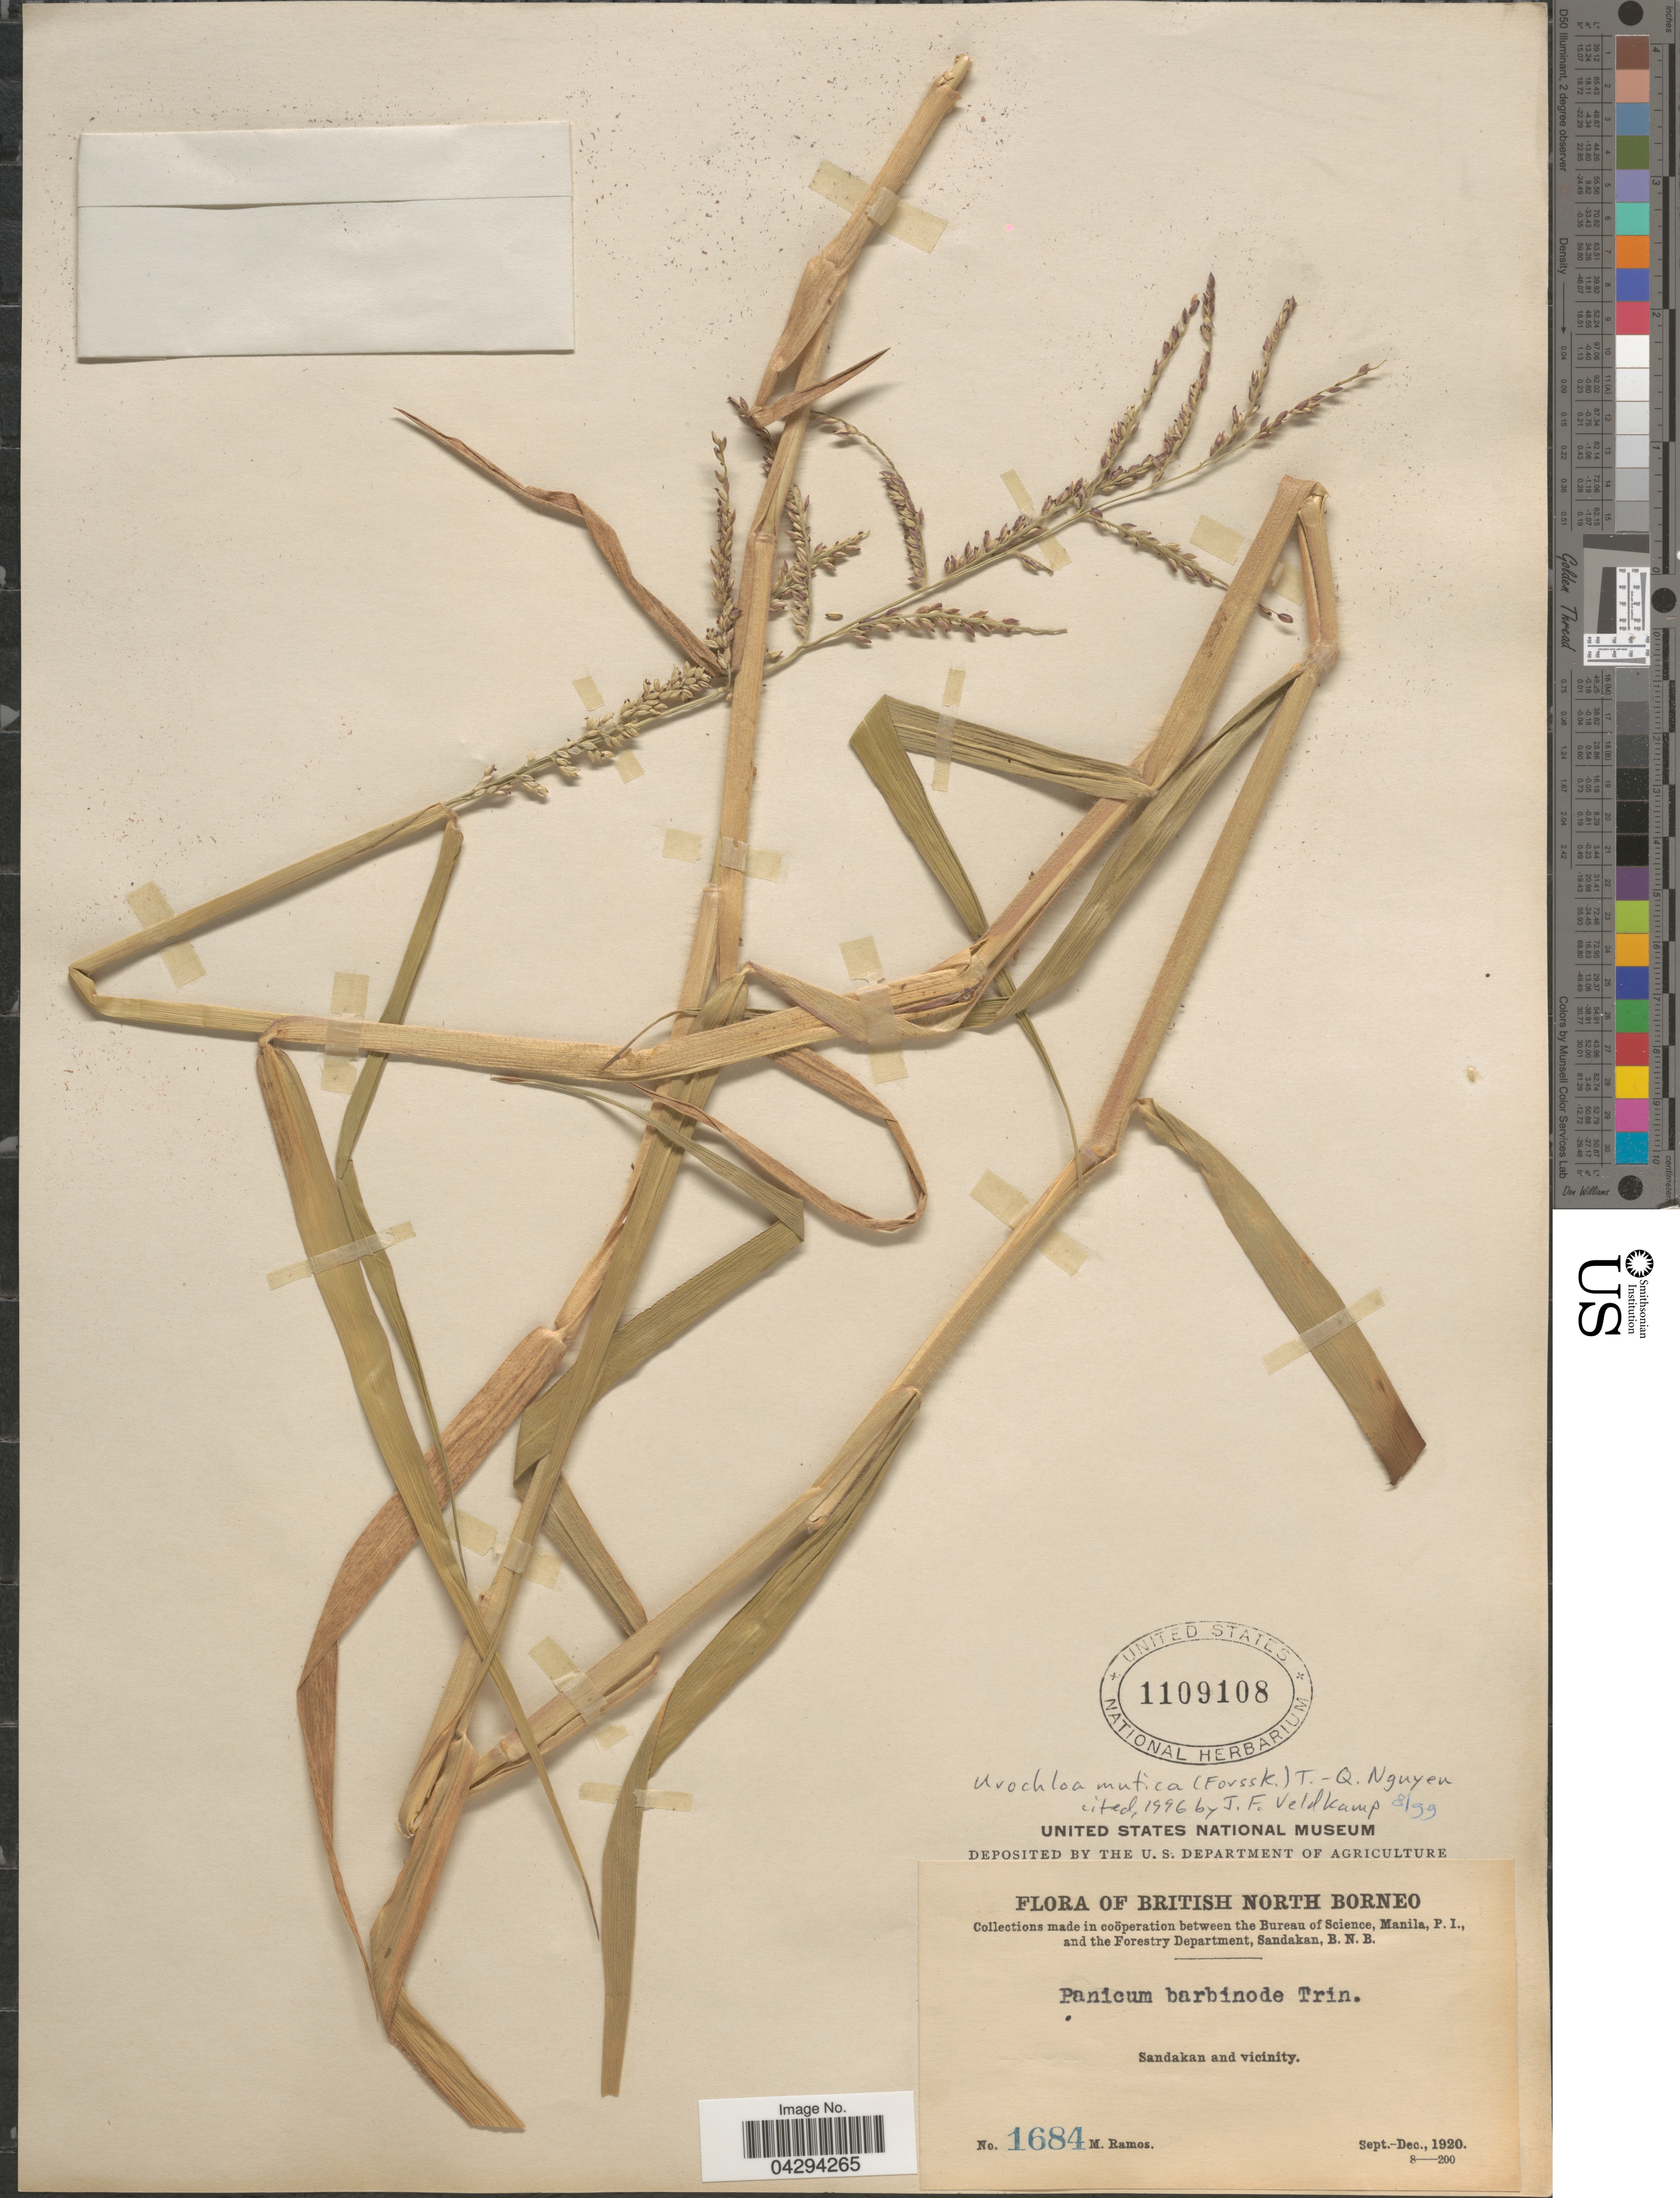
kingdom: Plantae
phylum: Tracheophyta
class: Liliopsida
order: Poales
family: Poaceae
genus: Urochloa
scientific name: Urochloa mutica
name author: (Forssk.) T.Q. Nguyen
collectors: M. Ramos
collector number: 1684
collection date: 1920-09/1920-12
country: Malaysia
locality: British North Borneo. Sandakan and vicinity.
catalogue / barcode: US 1109108